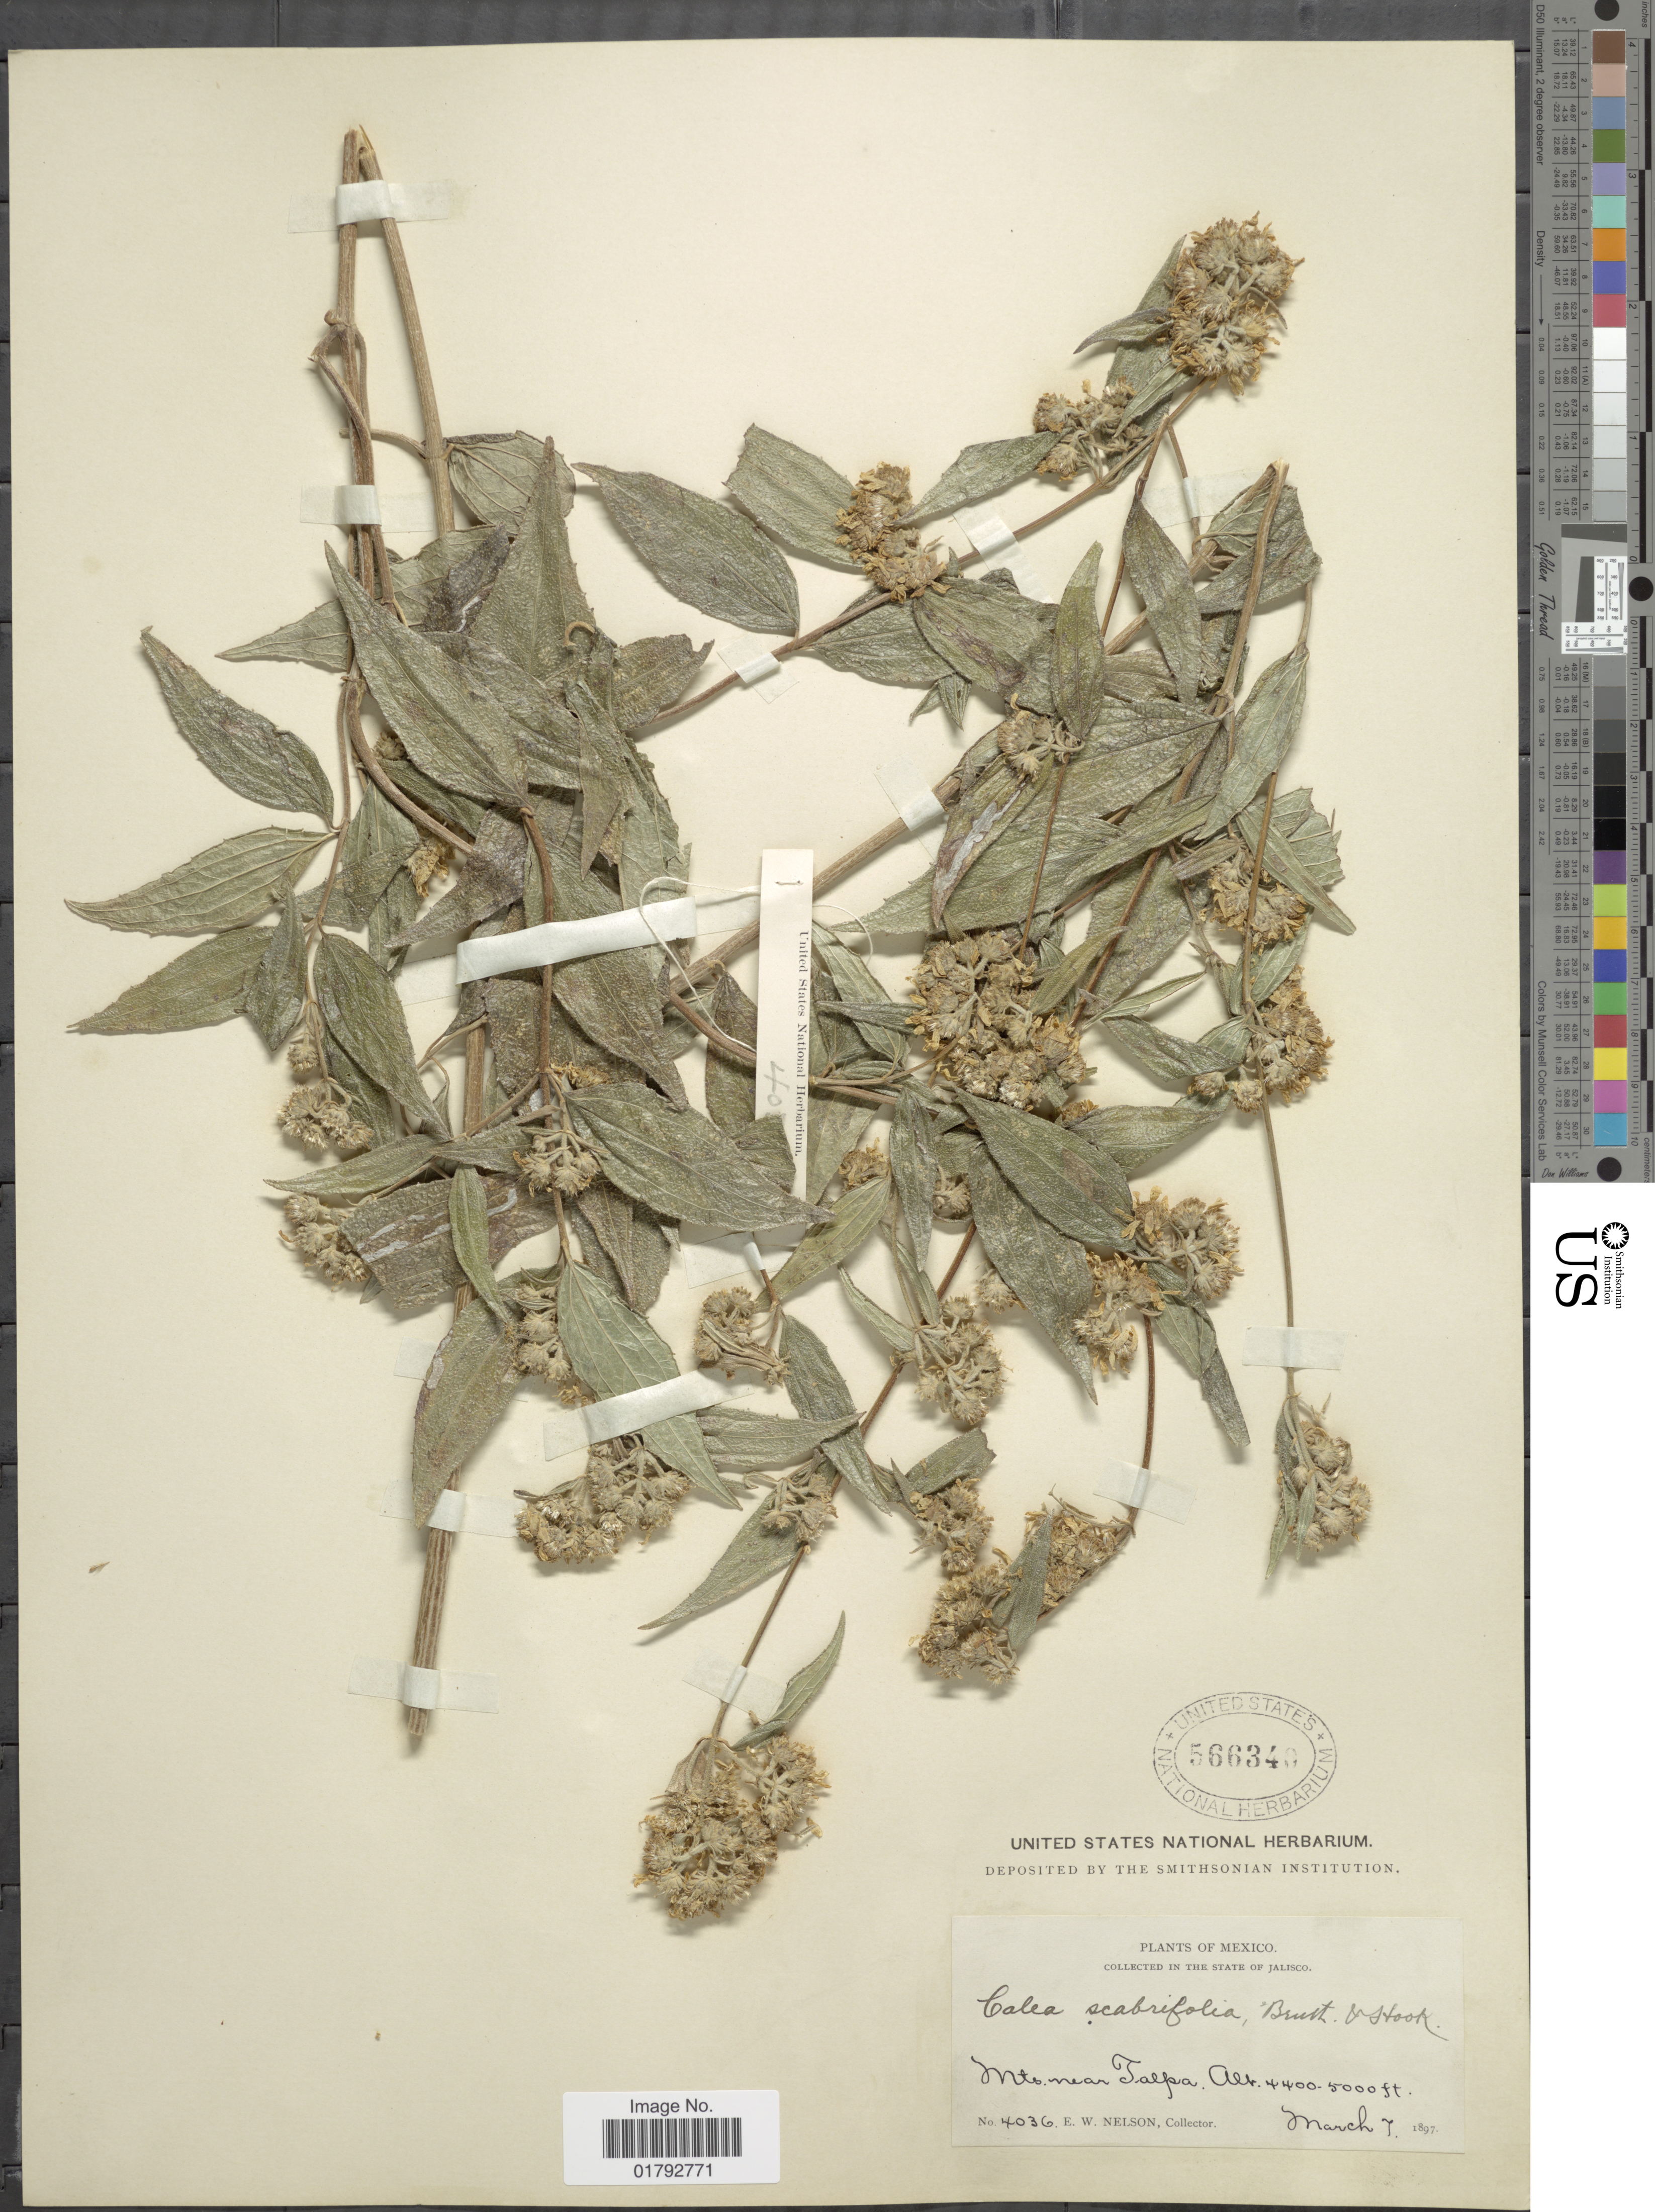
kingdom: Plantae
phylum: Tracheophyta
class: Magnoliopsida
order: Asterales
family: Asteraceae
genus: Alloispermum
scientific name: Alloispermum scabrifolium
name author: (Hook.) H. Rob.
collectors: E. W. Nelson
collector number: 4036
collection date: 1897-03-07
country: Mexico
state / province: Jalisco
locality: State of Jalisco. Mts. near Talpa.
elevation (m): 1341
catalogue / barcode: US 566340